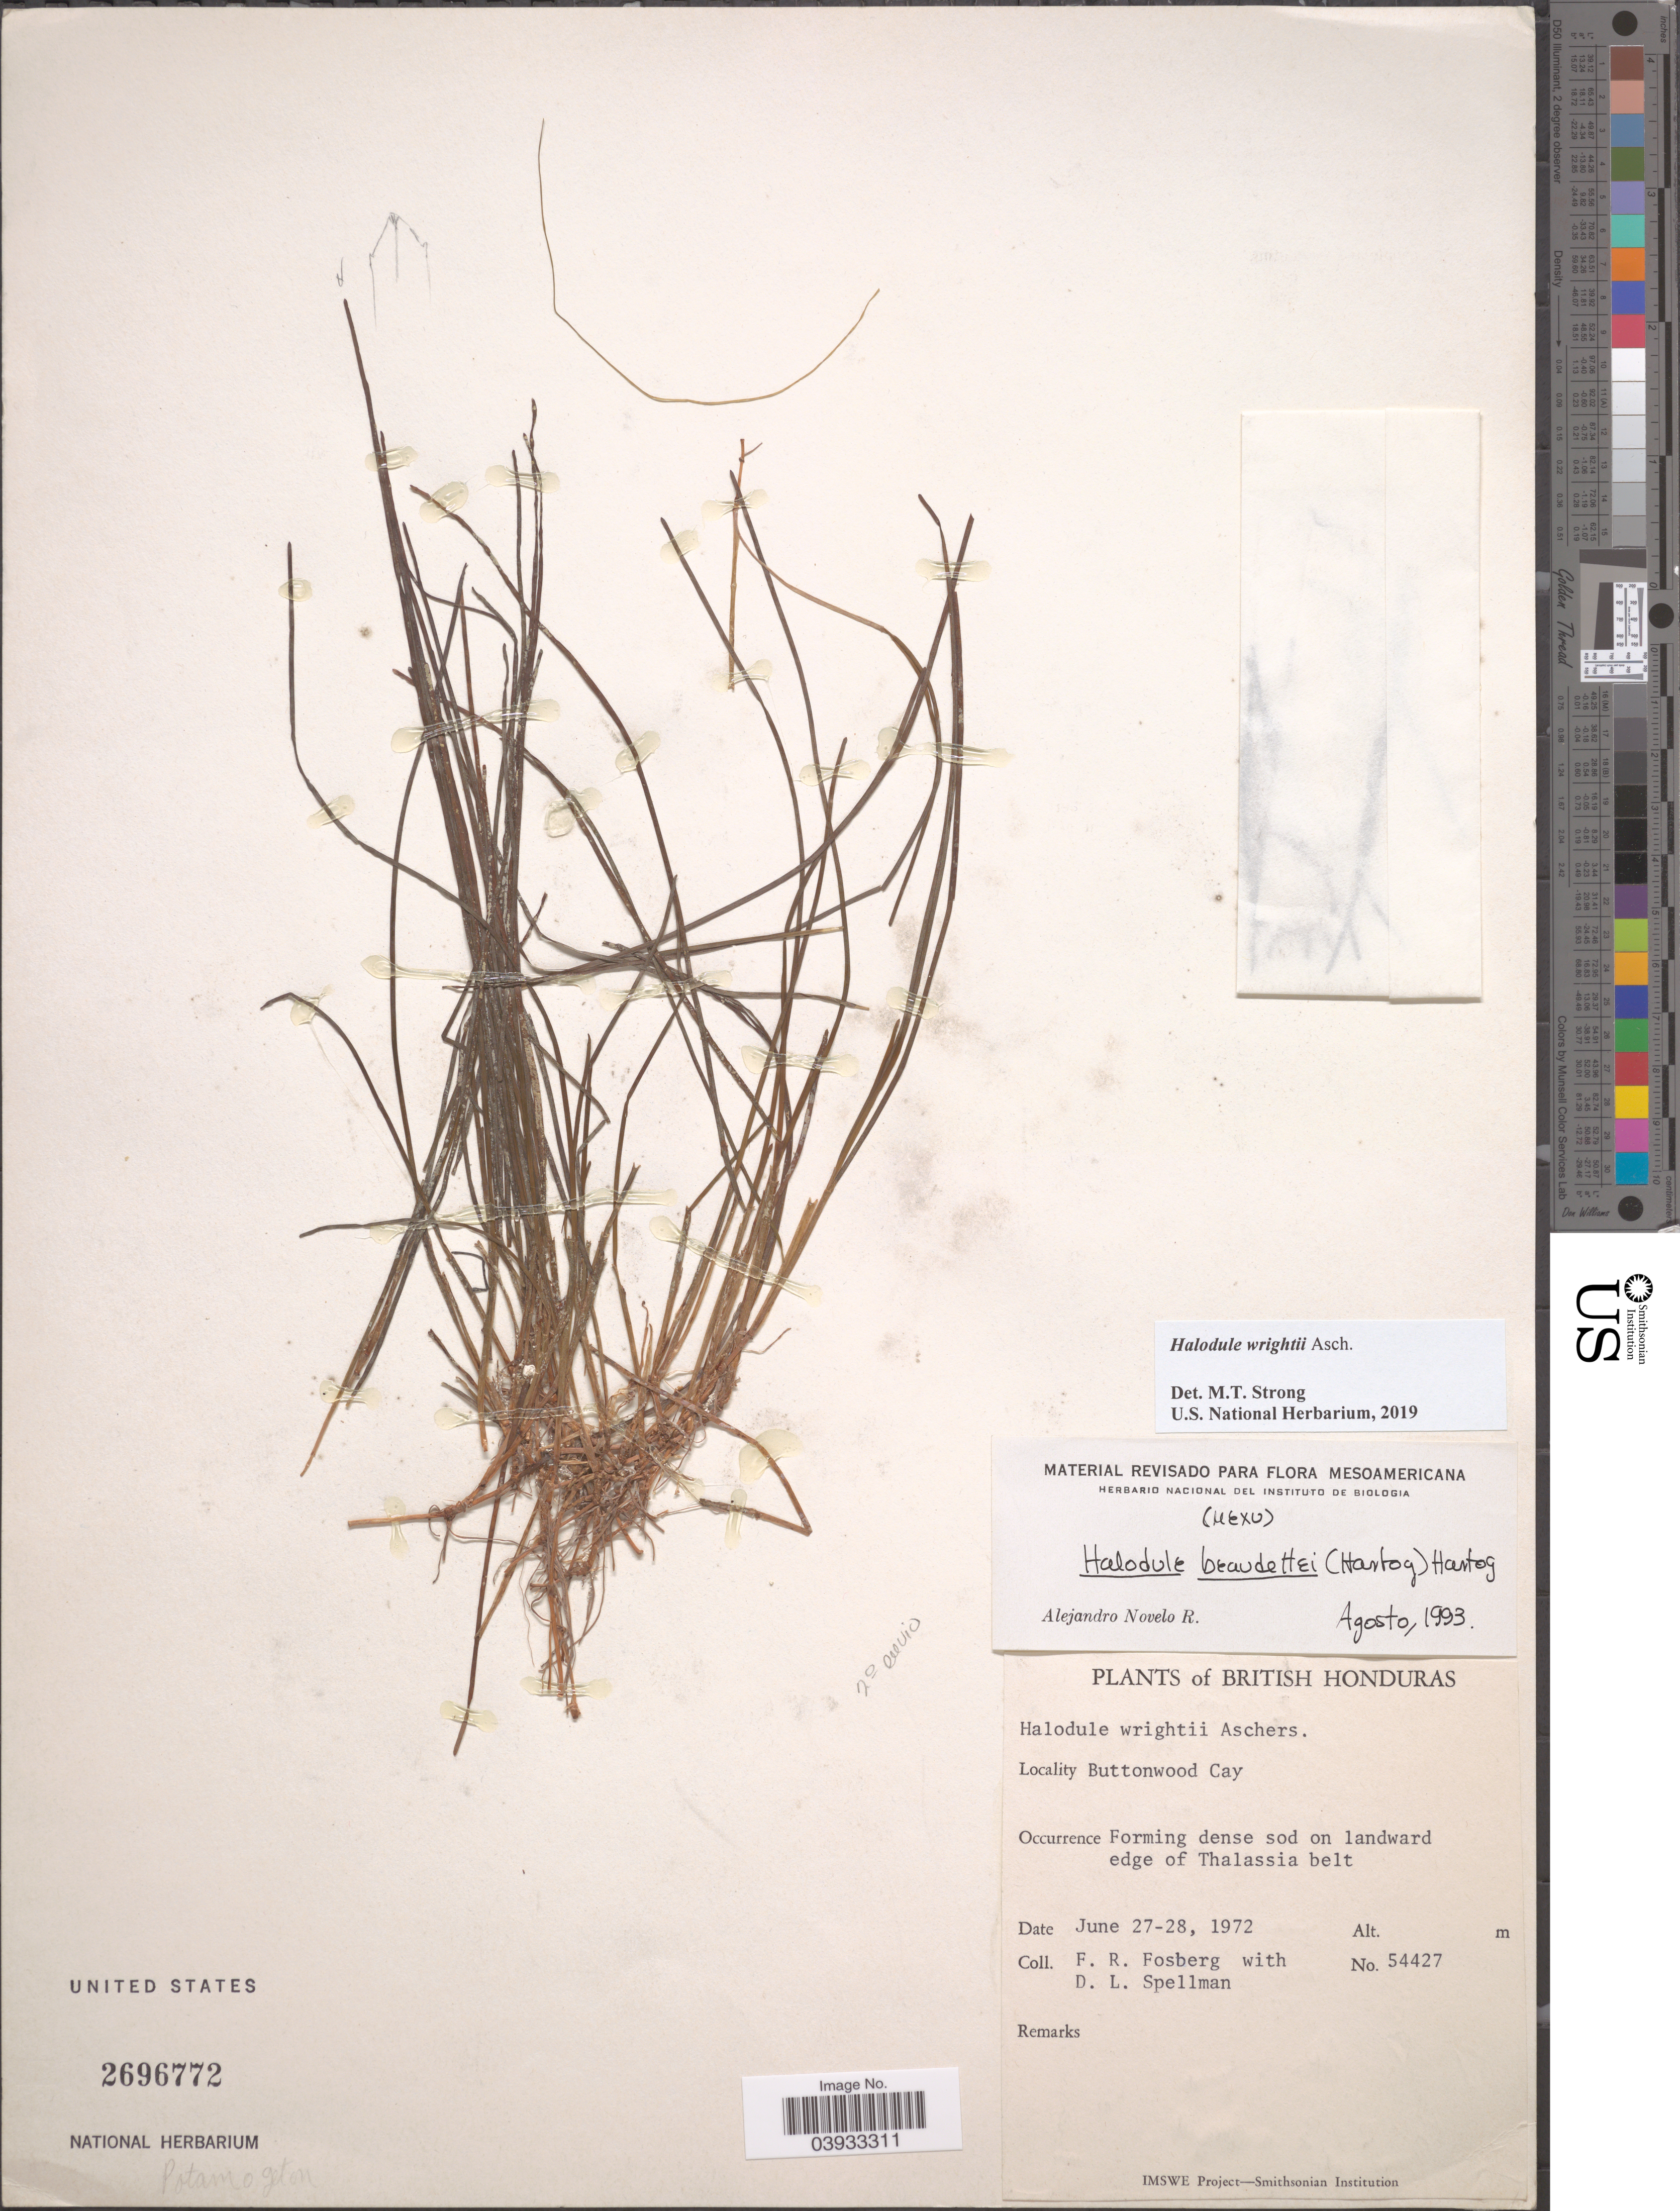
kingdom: Plantae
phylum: Tracheophyta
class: Liliopsida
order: Alismatales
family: Cymodoceaceae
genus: Halodule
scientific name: Halodule wrightii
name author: Asch.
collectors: F. R. Fosberg & D. L. Spellman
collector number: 54427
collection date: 1972-06-27/1972-06-28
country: Belize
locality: British Honduras. Buttonwood Cay.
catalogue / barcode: US 2696772